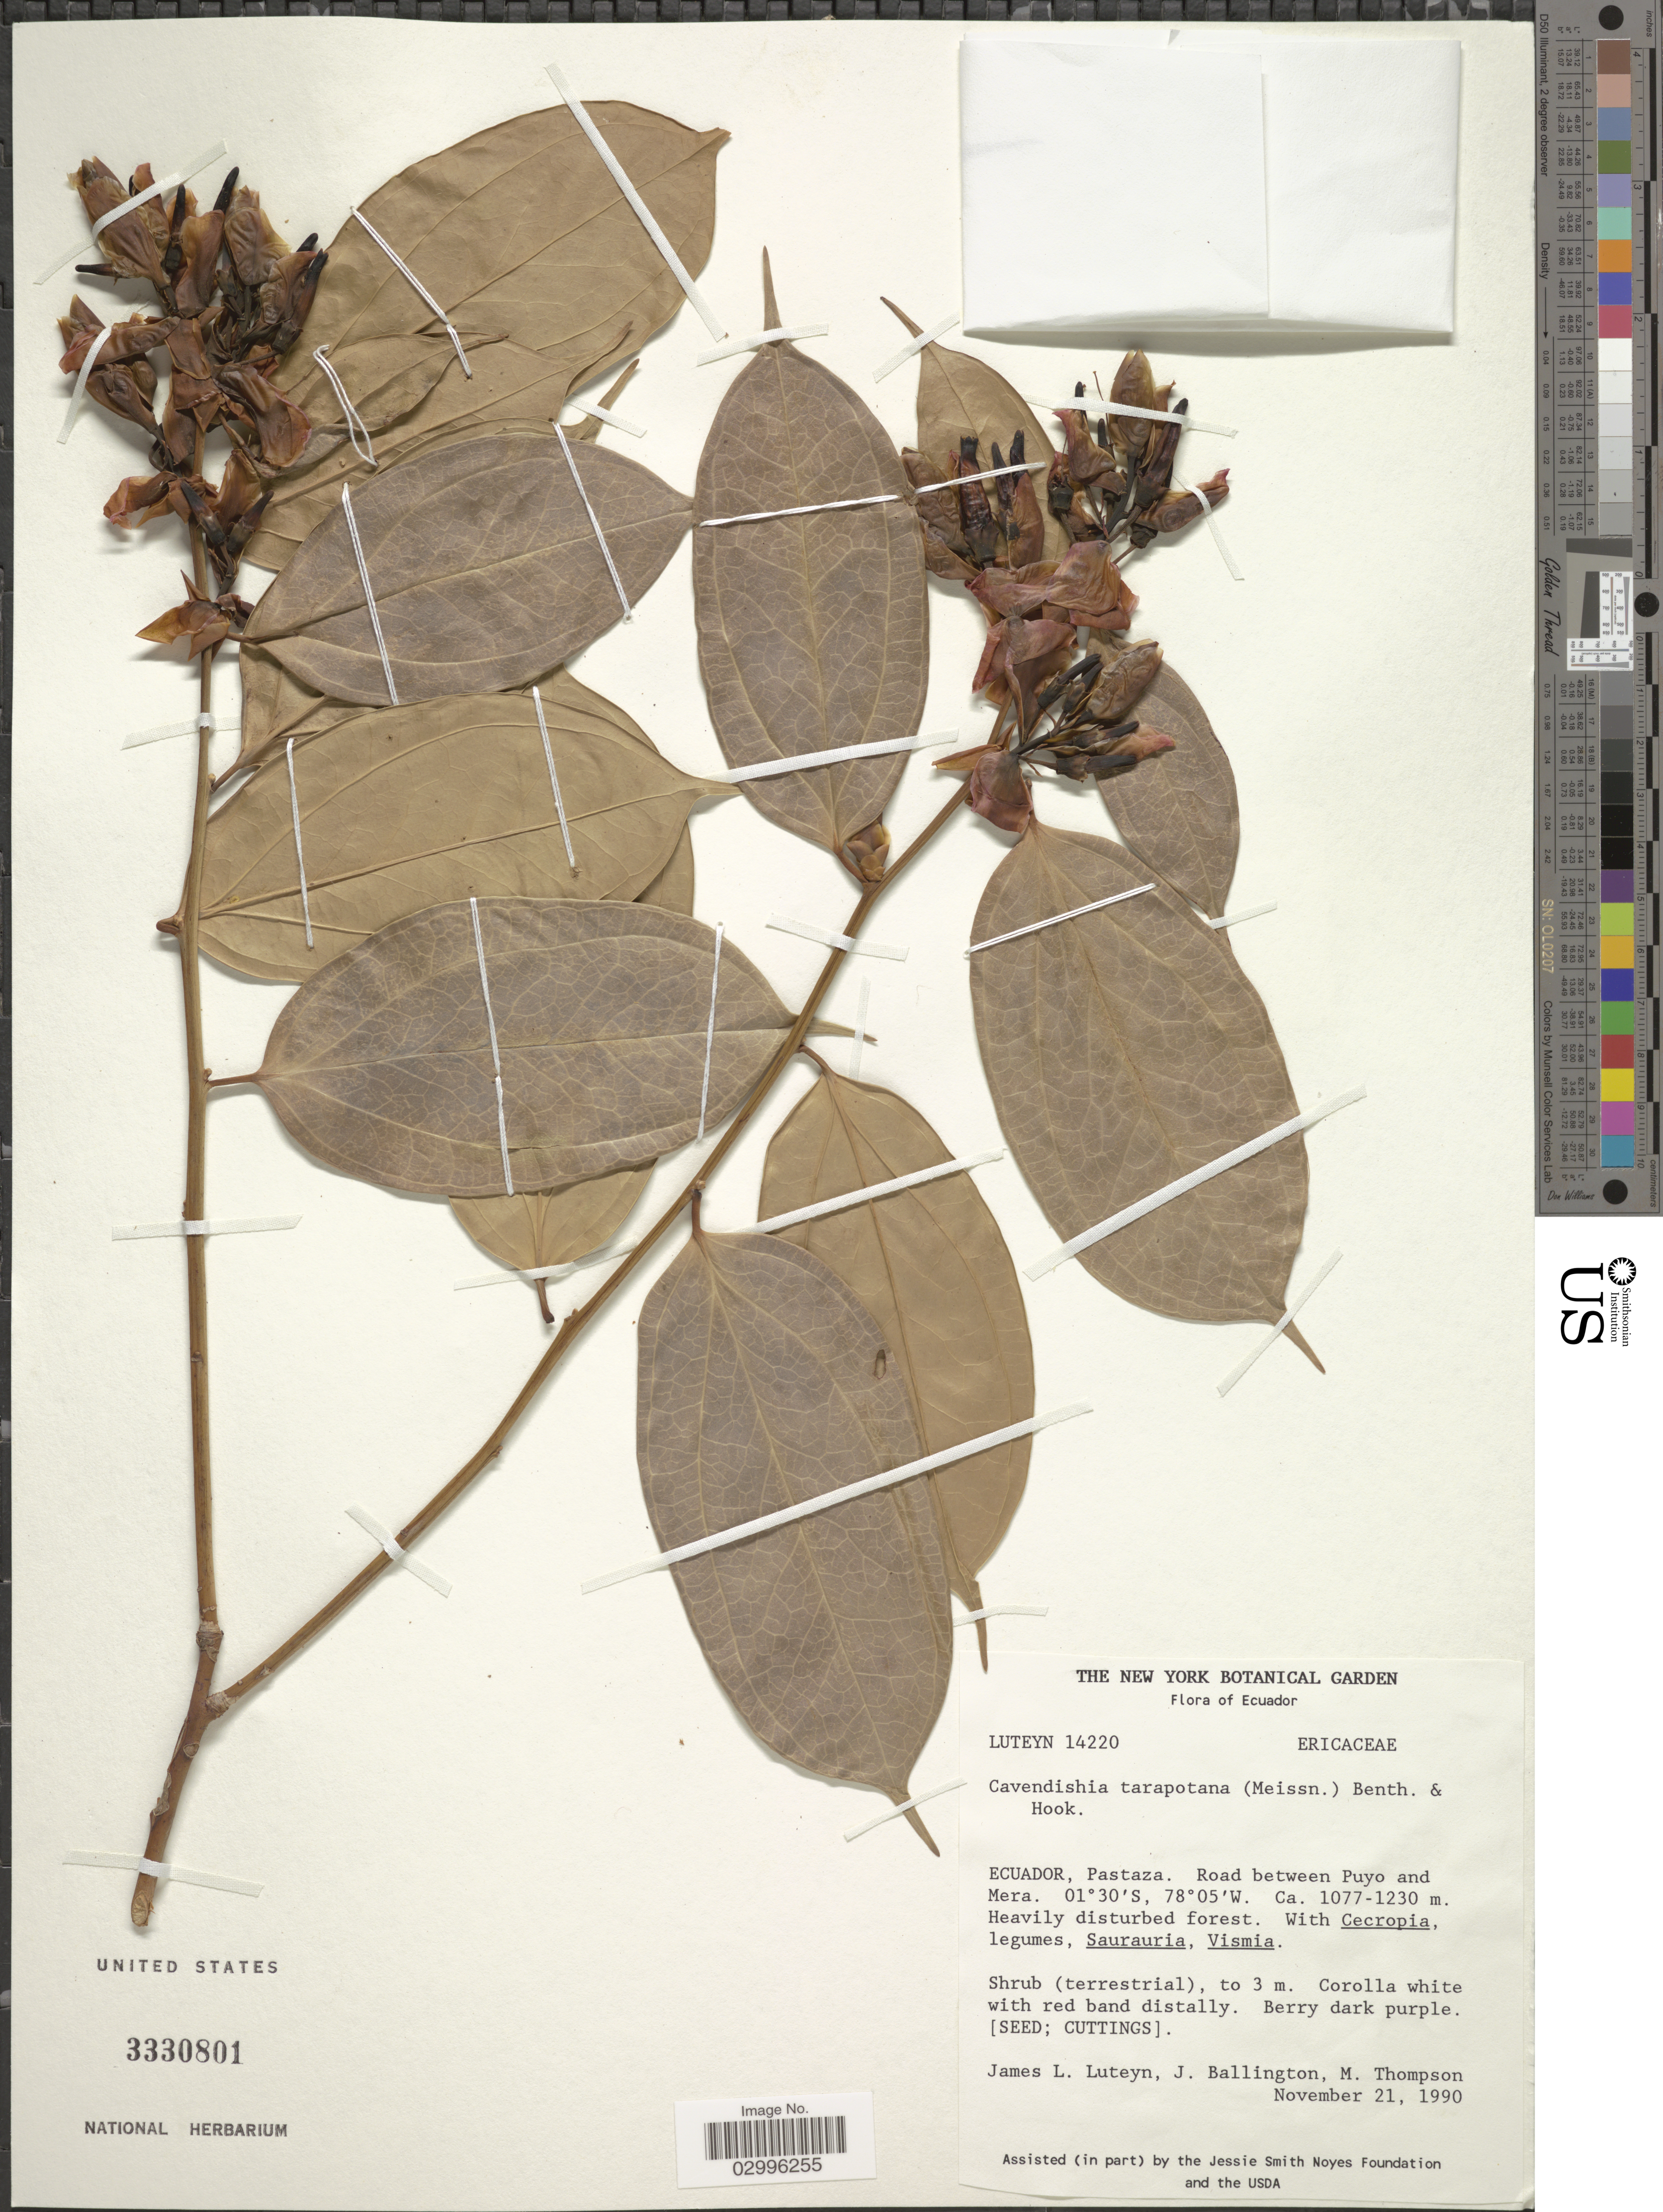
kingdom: Plantae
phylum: Tracheophyta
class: Magnoliopsida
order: Ericales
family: Ericaceae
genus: Cavendishia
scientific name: Cavendishia tarapotana var. tarapotana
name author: (Meisn.) Benth. & Hook.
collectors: J. L. Luteyn, J. Ballington & M. Thompson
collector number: LUTEYN 14220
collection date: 1990-11-21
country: Ecuador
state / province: Pastaza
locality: Road between Puyo and Mera.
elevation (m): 1077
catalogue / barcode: US 3330801